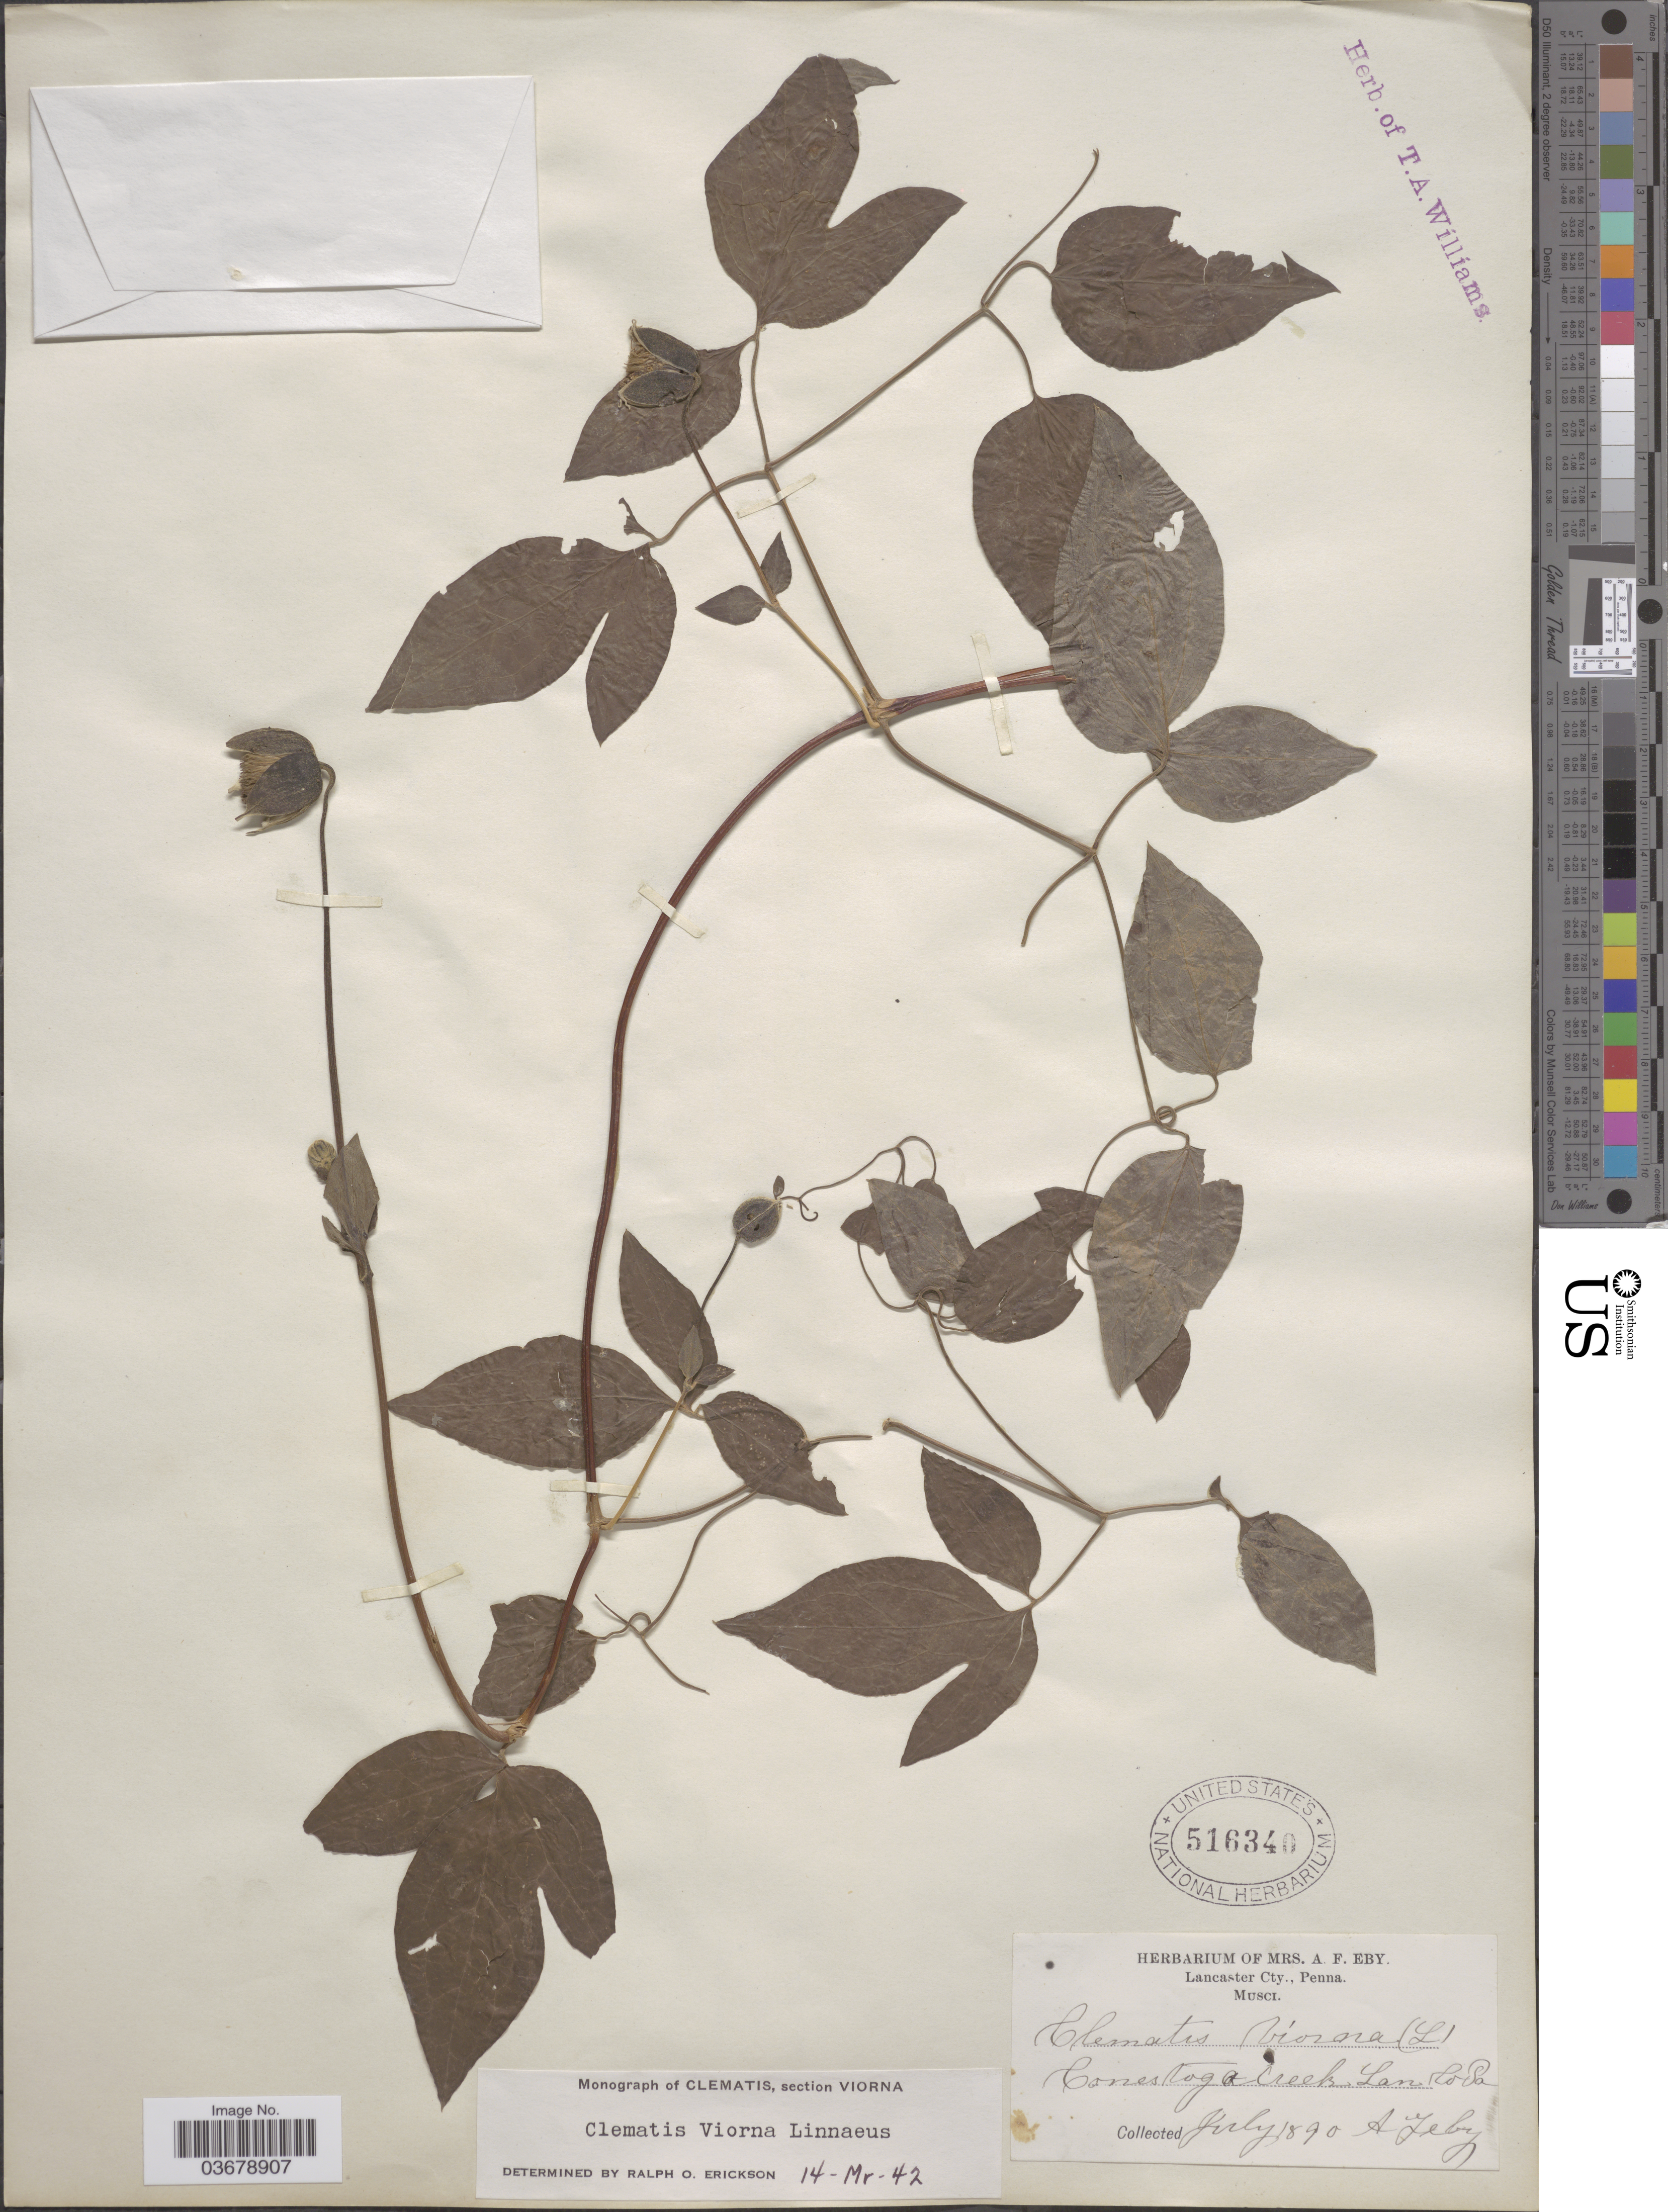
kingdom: Plantae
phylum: Tracheophyta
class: Magnoliopsida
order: Ranunculales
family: Ranunculaceae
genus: Clematis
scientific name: Clematis viorna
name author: L.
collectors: Mrs. A. F. Eby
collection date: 1890-07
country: United States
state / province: Pennsylvania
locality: Conestoga Creek, Lancaster Co.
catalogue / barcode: US 516340